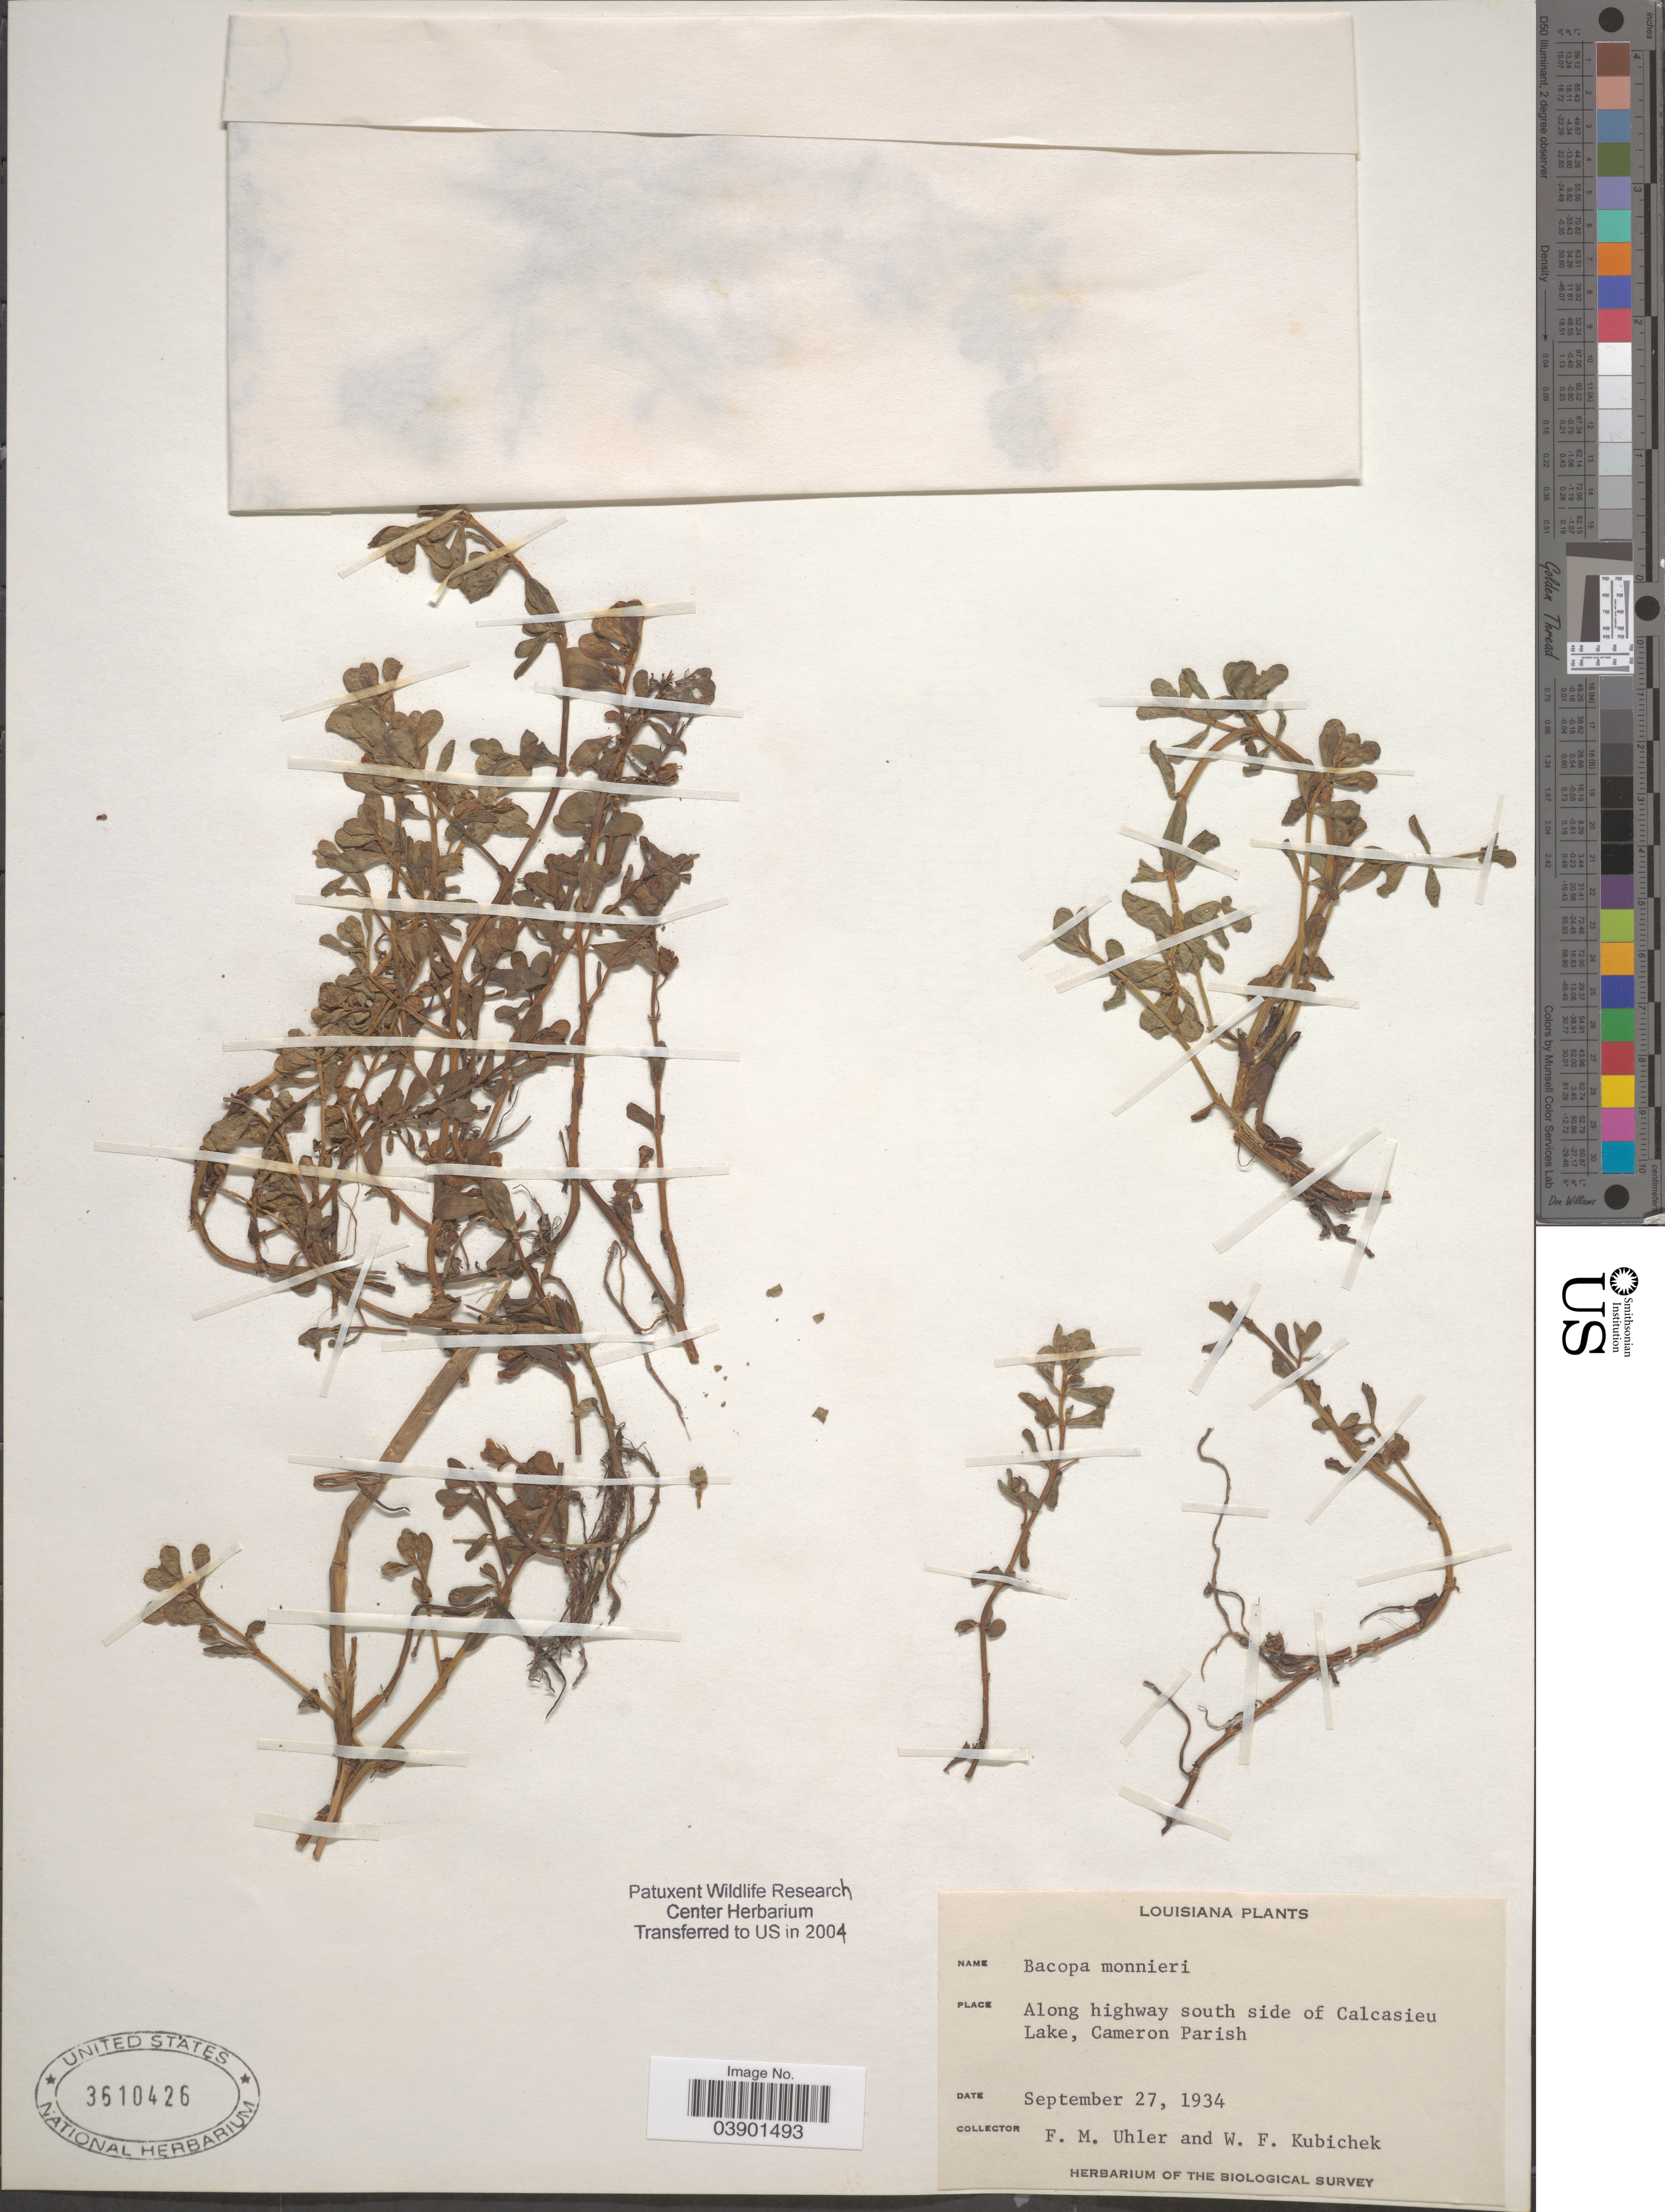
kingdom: Plantae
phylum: Tracheophyta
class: Magnoliopsida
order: Lamiales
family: Plantaginaceae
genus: Bacopa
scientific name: Bacopa monnieri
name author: (L.) Pennell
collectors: F. M. Uhler & W. Kubichek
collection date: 1934-09-27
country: United States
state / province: Louisiana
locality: Along highway south side of Calcasieu Lake, Cameron Parish.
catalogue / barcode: US 3610426